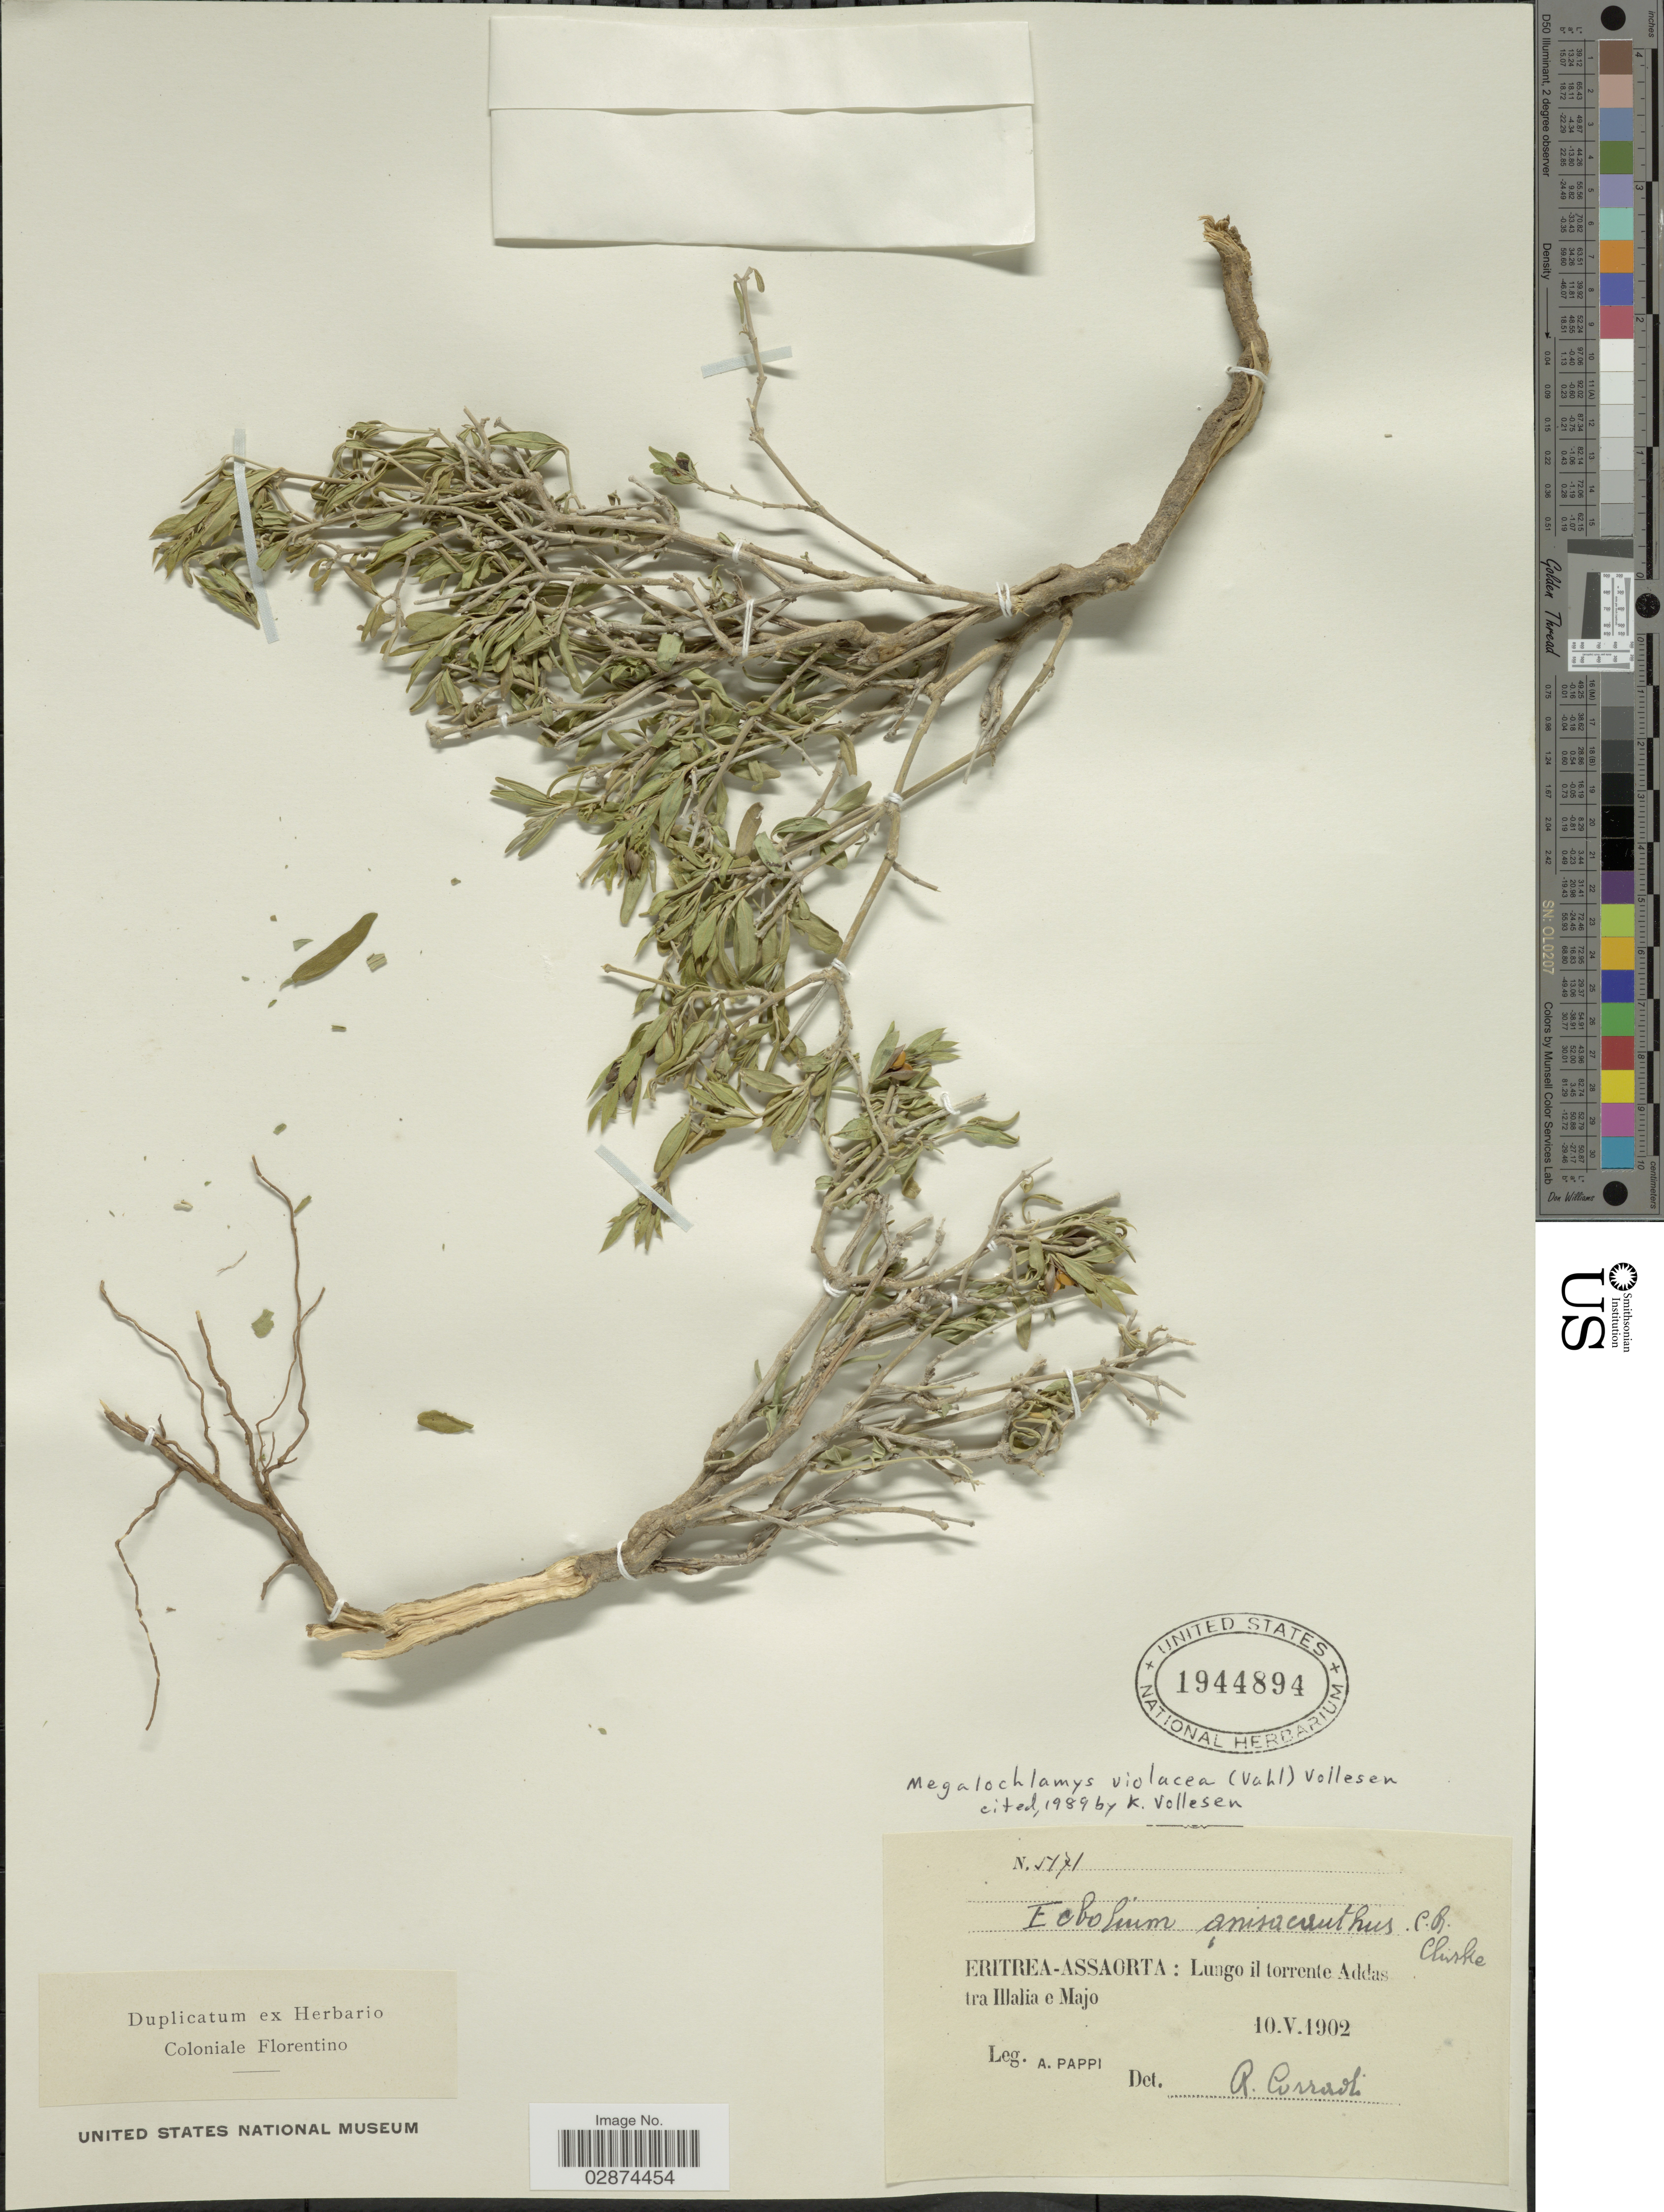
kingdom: Plantae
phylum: Tracheophyta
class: Magnoliopsida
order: Lamiales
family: Acanthaceae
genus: Megalochlamys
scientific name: Megalochlamys violacea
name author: (Vahl) Vollesen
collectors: A. Pappi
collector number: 5171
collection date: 1902-05-10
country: Eritrea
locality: Eritrea-Assaorta: Lungo il torrente Addas tra Illalia e Majo.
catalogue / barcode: US 1944894